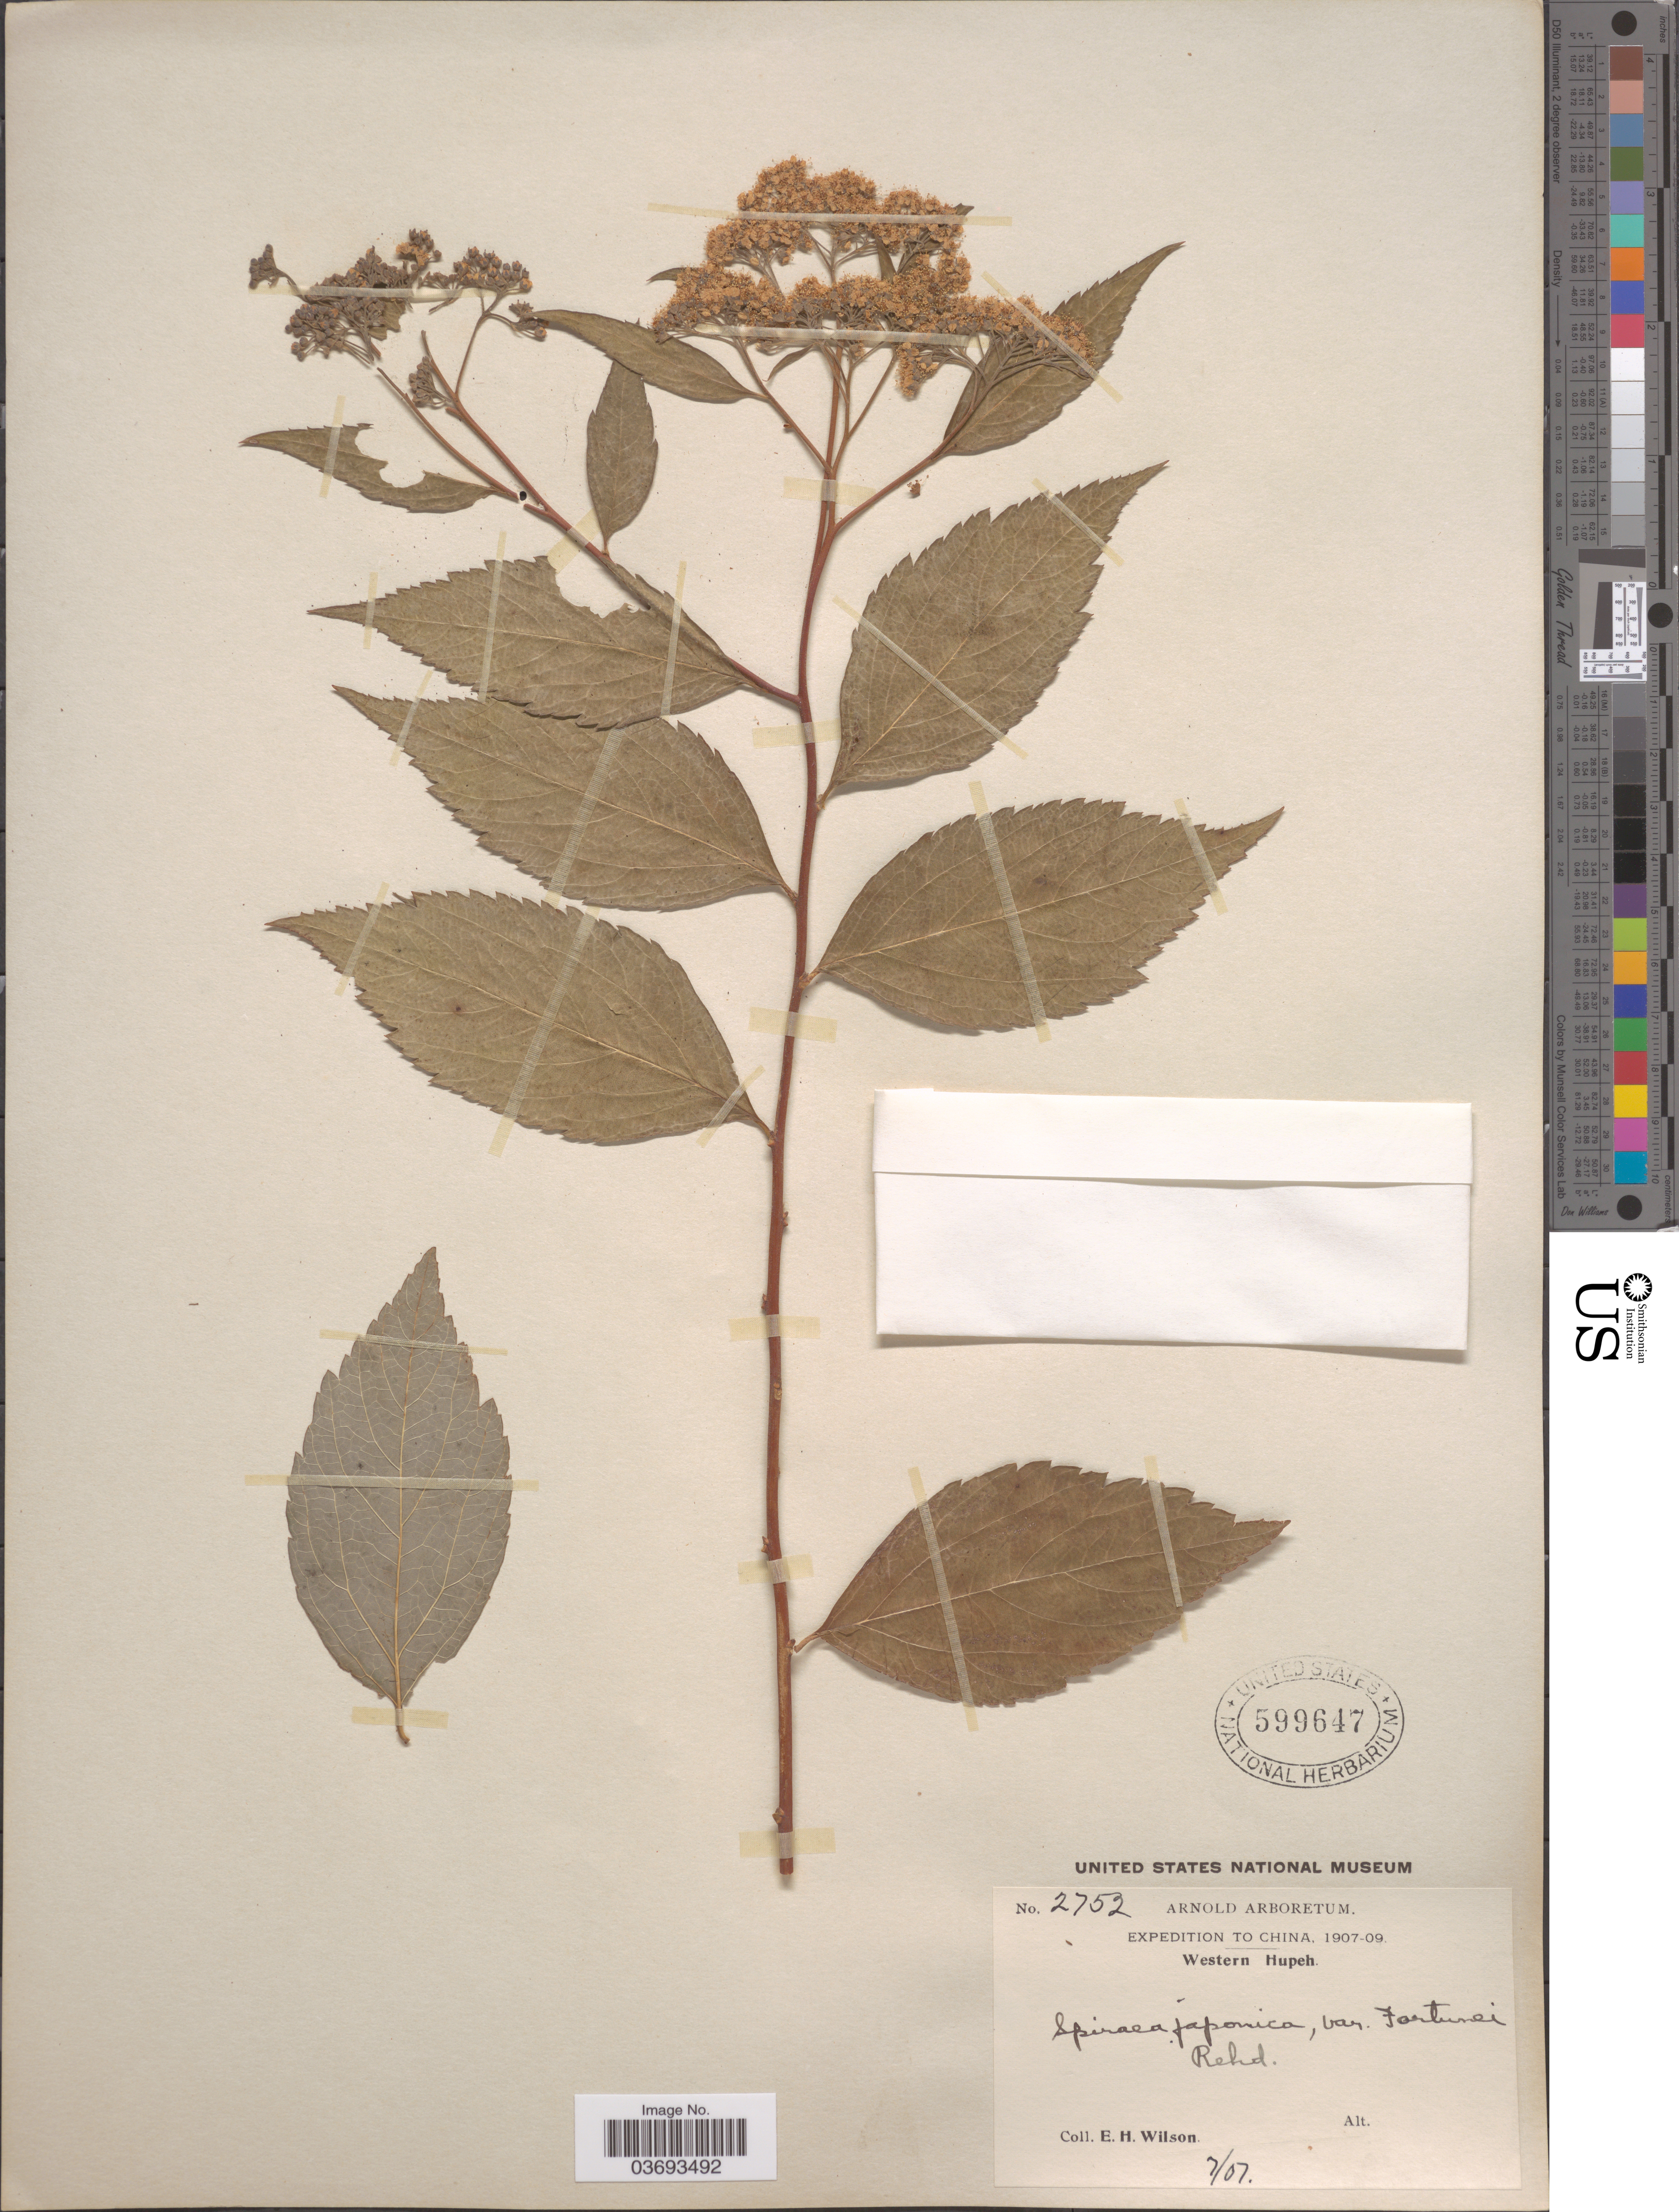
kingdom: Plantae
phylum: Tracheophyta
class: Magnoliopsida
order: Rosales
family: Rosaceae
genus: Spiraea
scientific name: Spiraea japonica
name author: L. f.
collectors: E. Wilson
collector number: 2752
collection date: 1907-07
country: China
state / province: Hubei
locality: Western Hupeh.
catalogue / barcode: US 599647